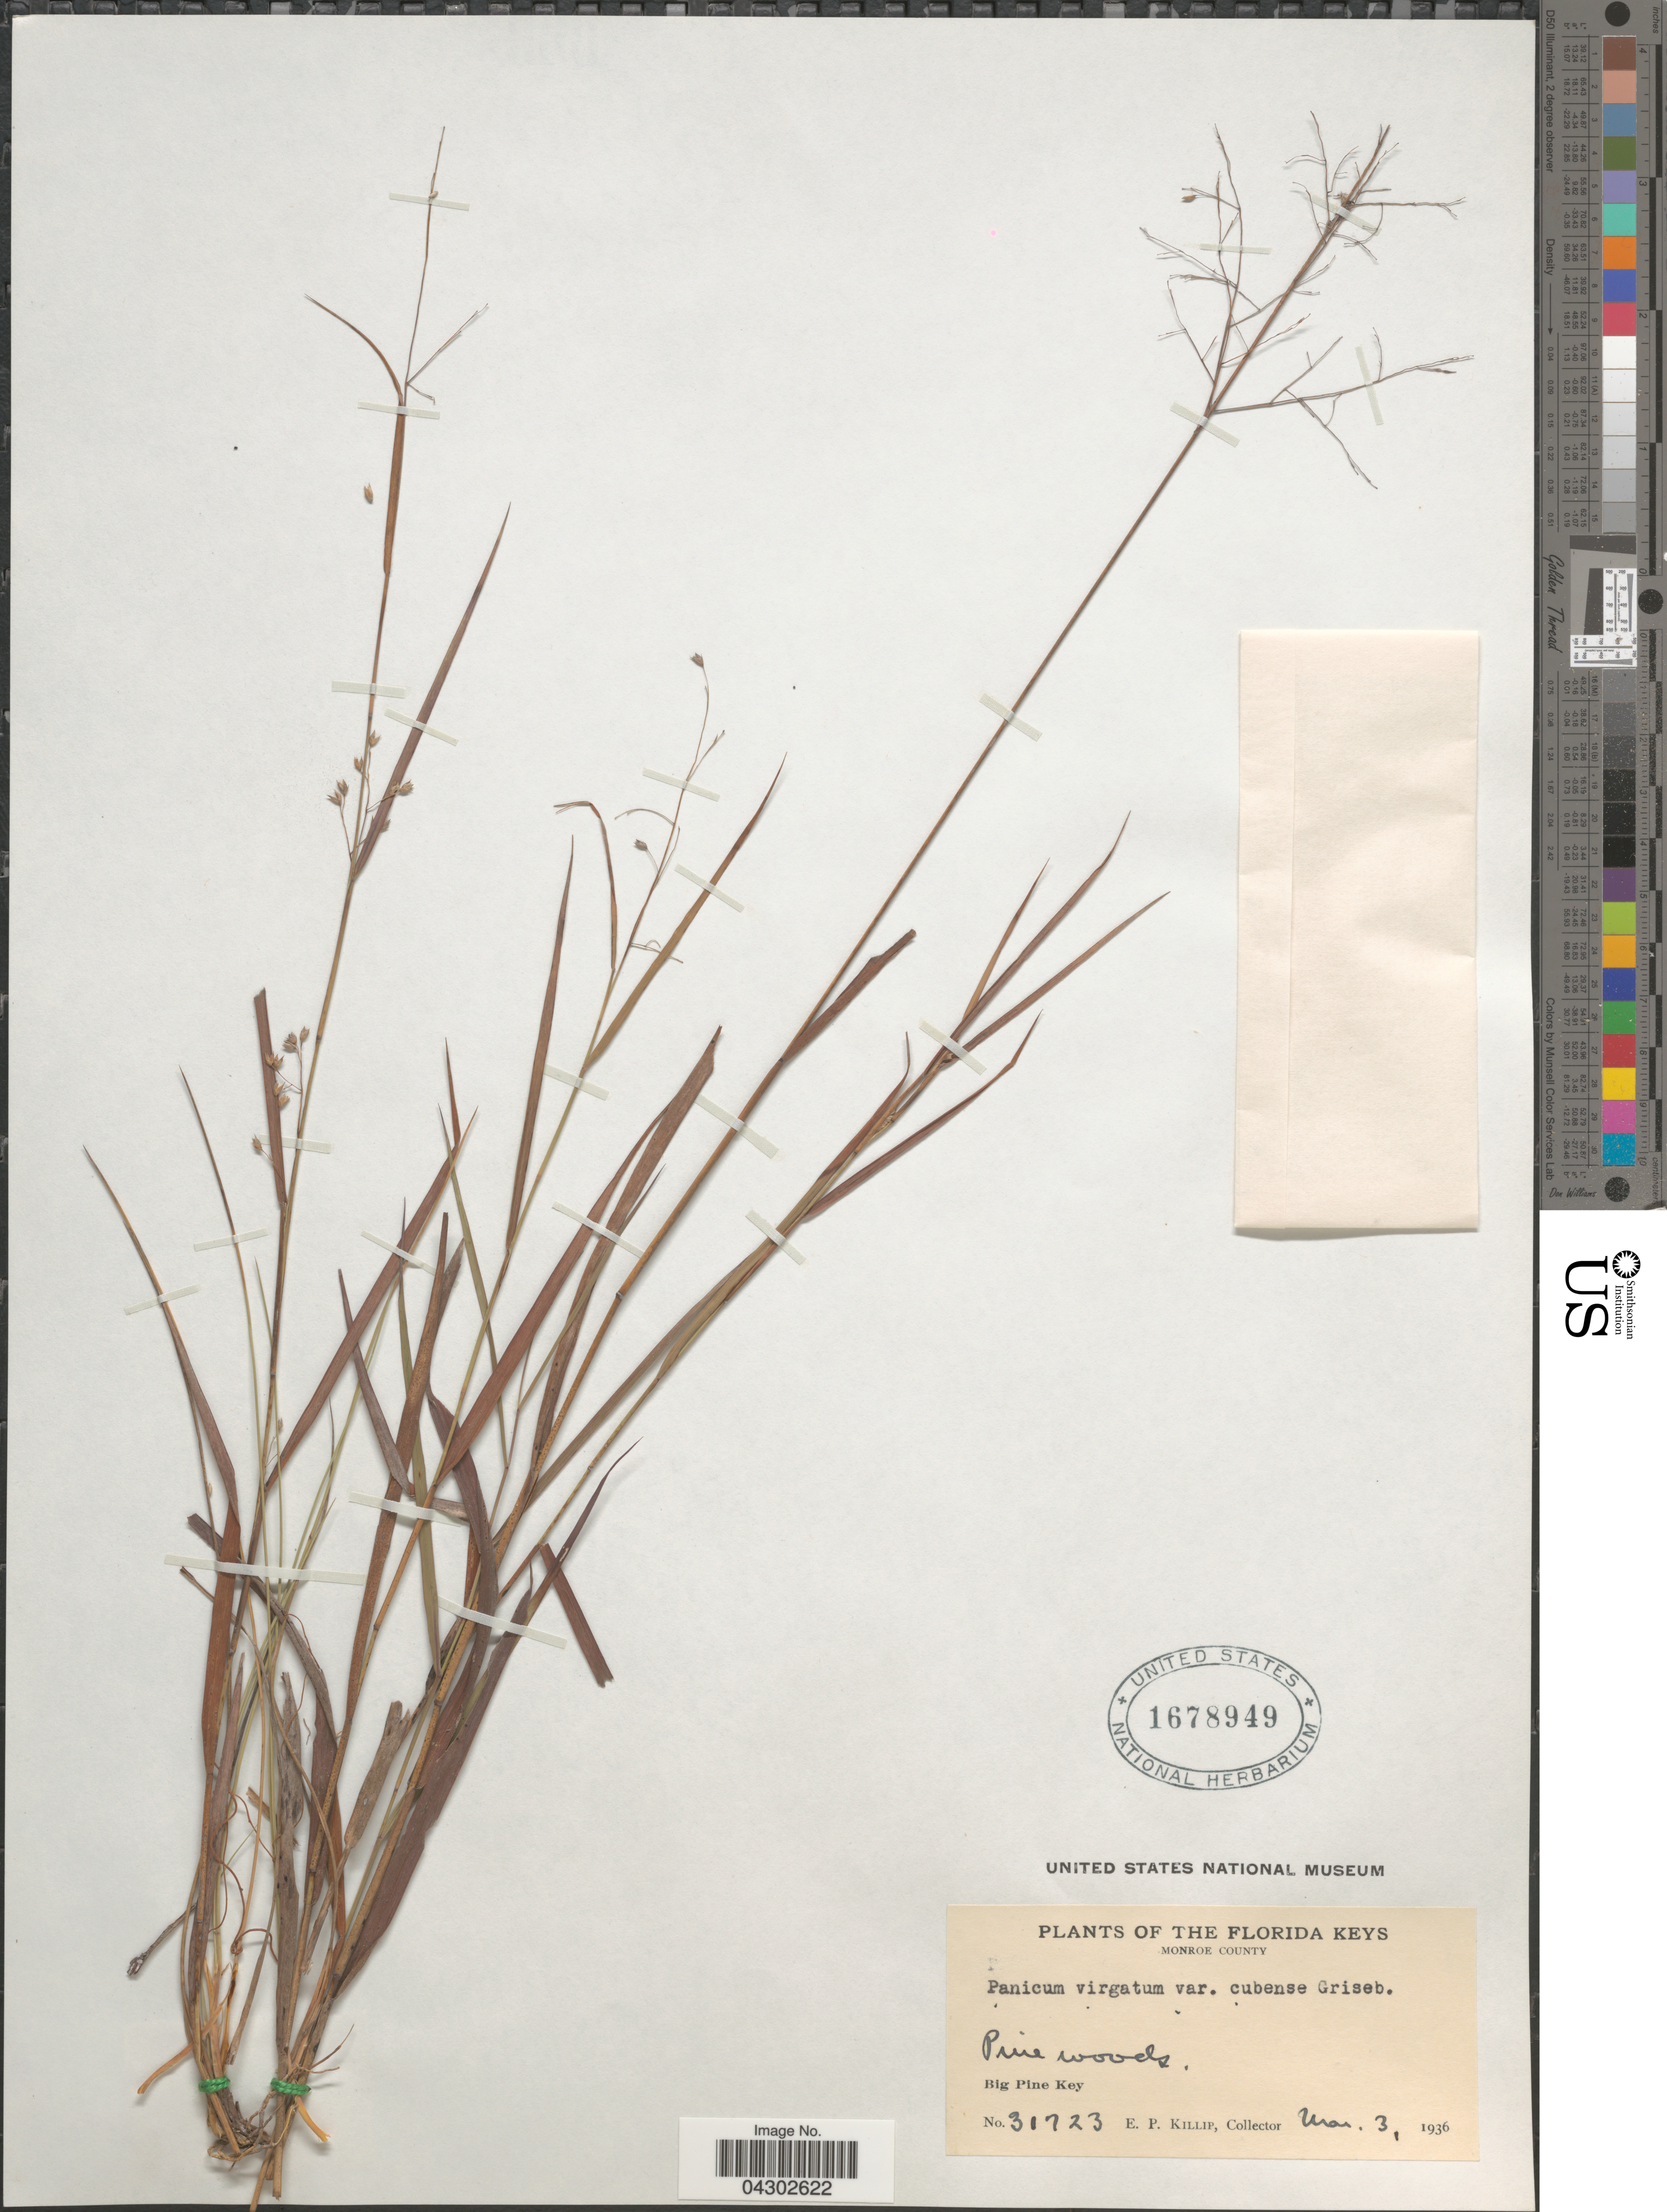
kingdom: Plantae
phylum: Tracheophyta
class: Liliopsida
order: Poales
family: Poaceae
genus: Panicum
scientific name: Panicum virgatum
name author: L.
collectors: E. P. Killip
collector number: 31723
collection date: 1936-03-03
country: United States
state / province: Florida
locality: Florida Keys. Monroe County. Pine woods. Big Pine Key.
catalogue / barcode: US 1678949